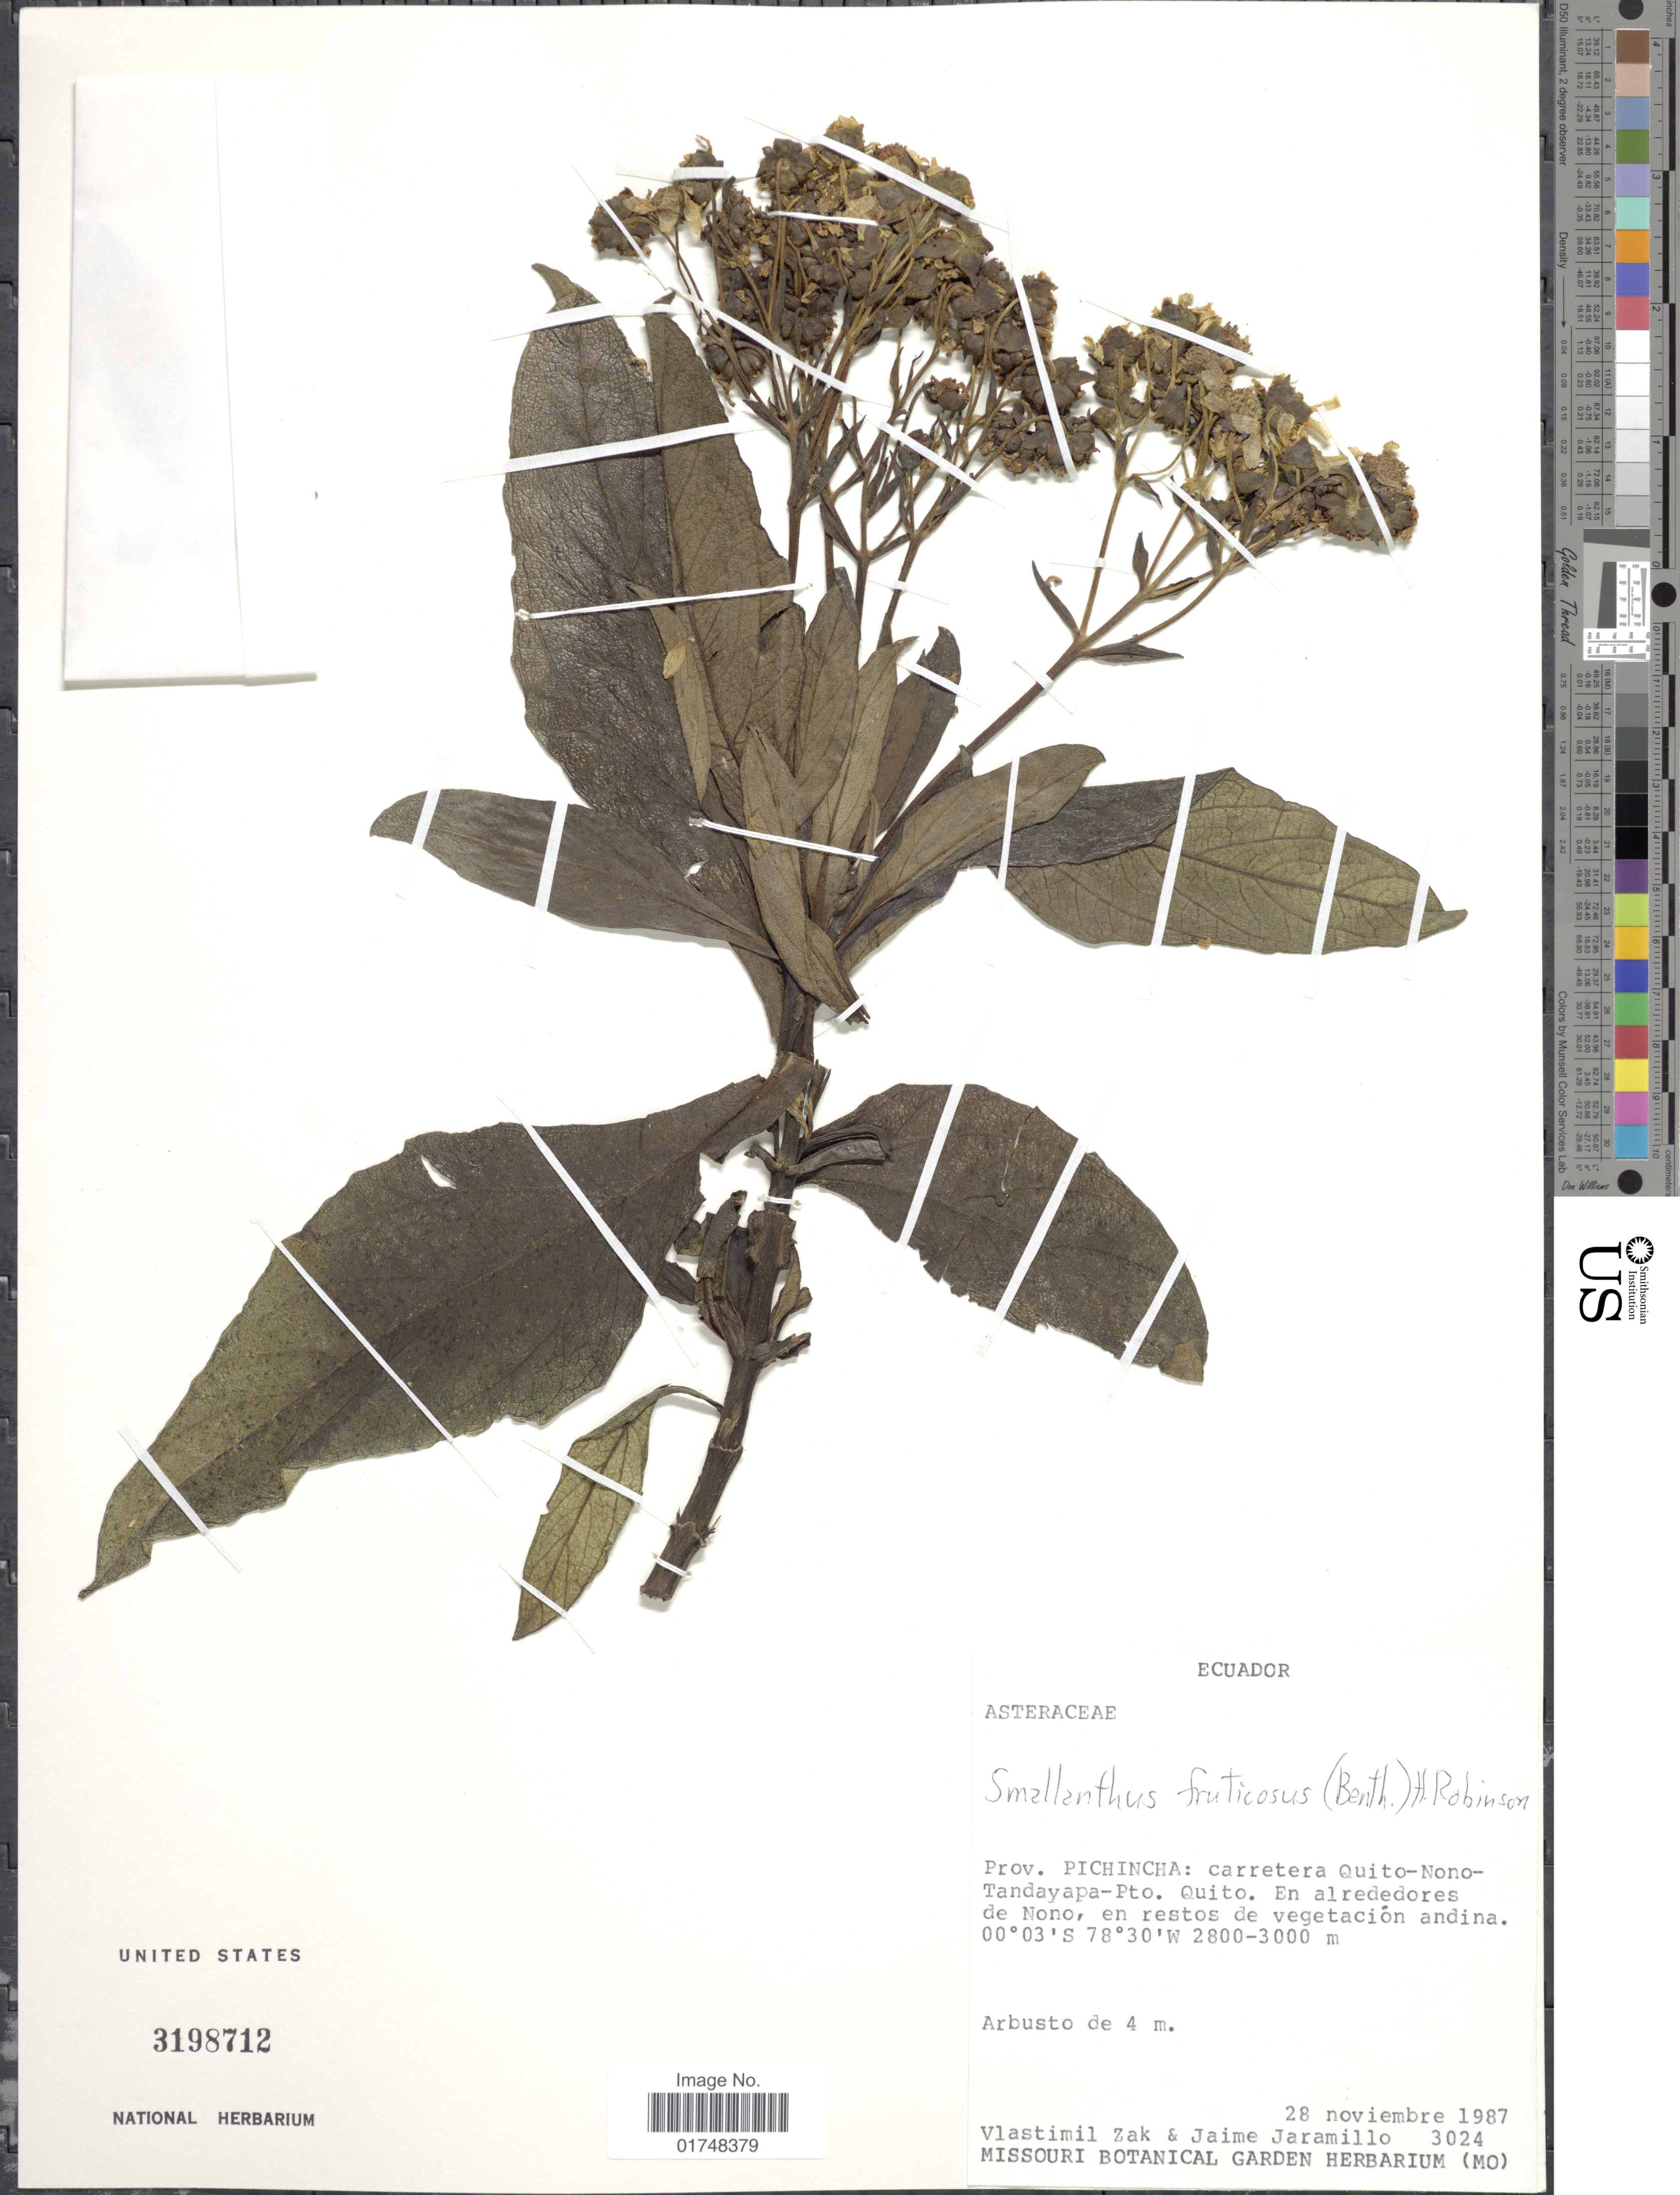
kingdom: Plantae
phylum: Tracheophyta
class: Magnoliopsida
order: Asterales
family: Asteraceae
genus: Smallanthus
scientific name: Smallanthus fruticosus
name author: (Benth.) H. Rob.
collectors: V. Zak & J. L. Jaramillo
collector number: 3024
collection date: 1987-11-28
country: Ecuador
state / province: Pichincha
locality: Carretera Quito-Nono-Tandayapa-Pto. Quito, alrededores de Nono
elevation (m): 2800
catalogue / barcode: US 3198712